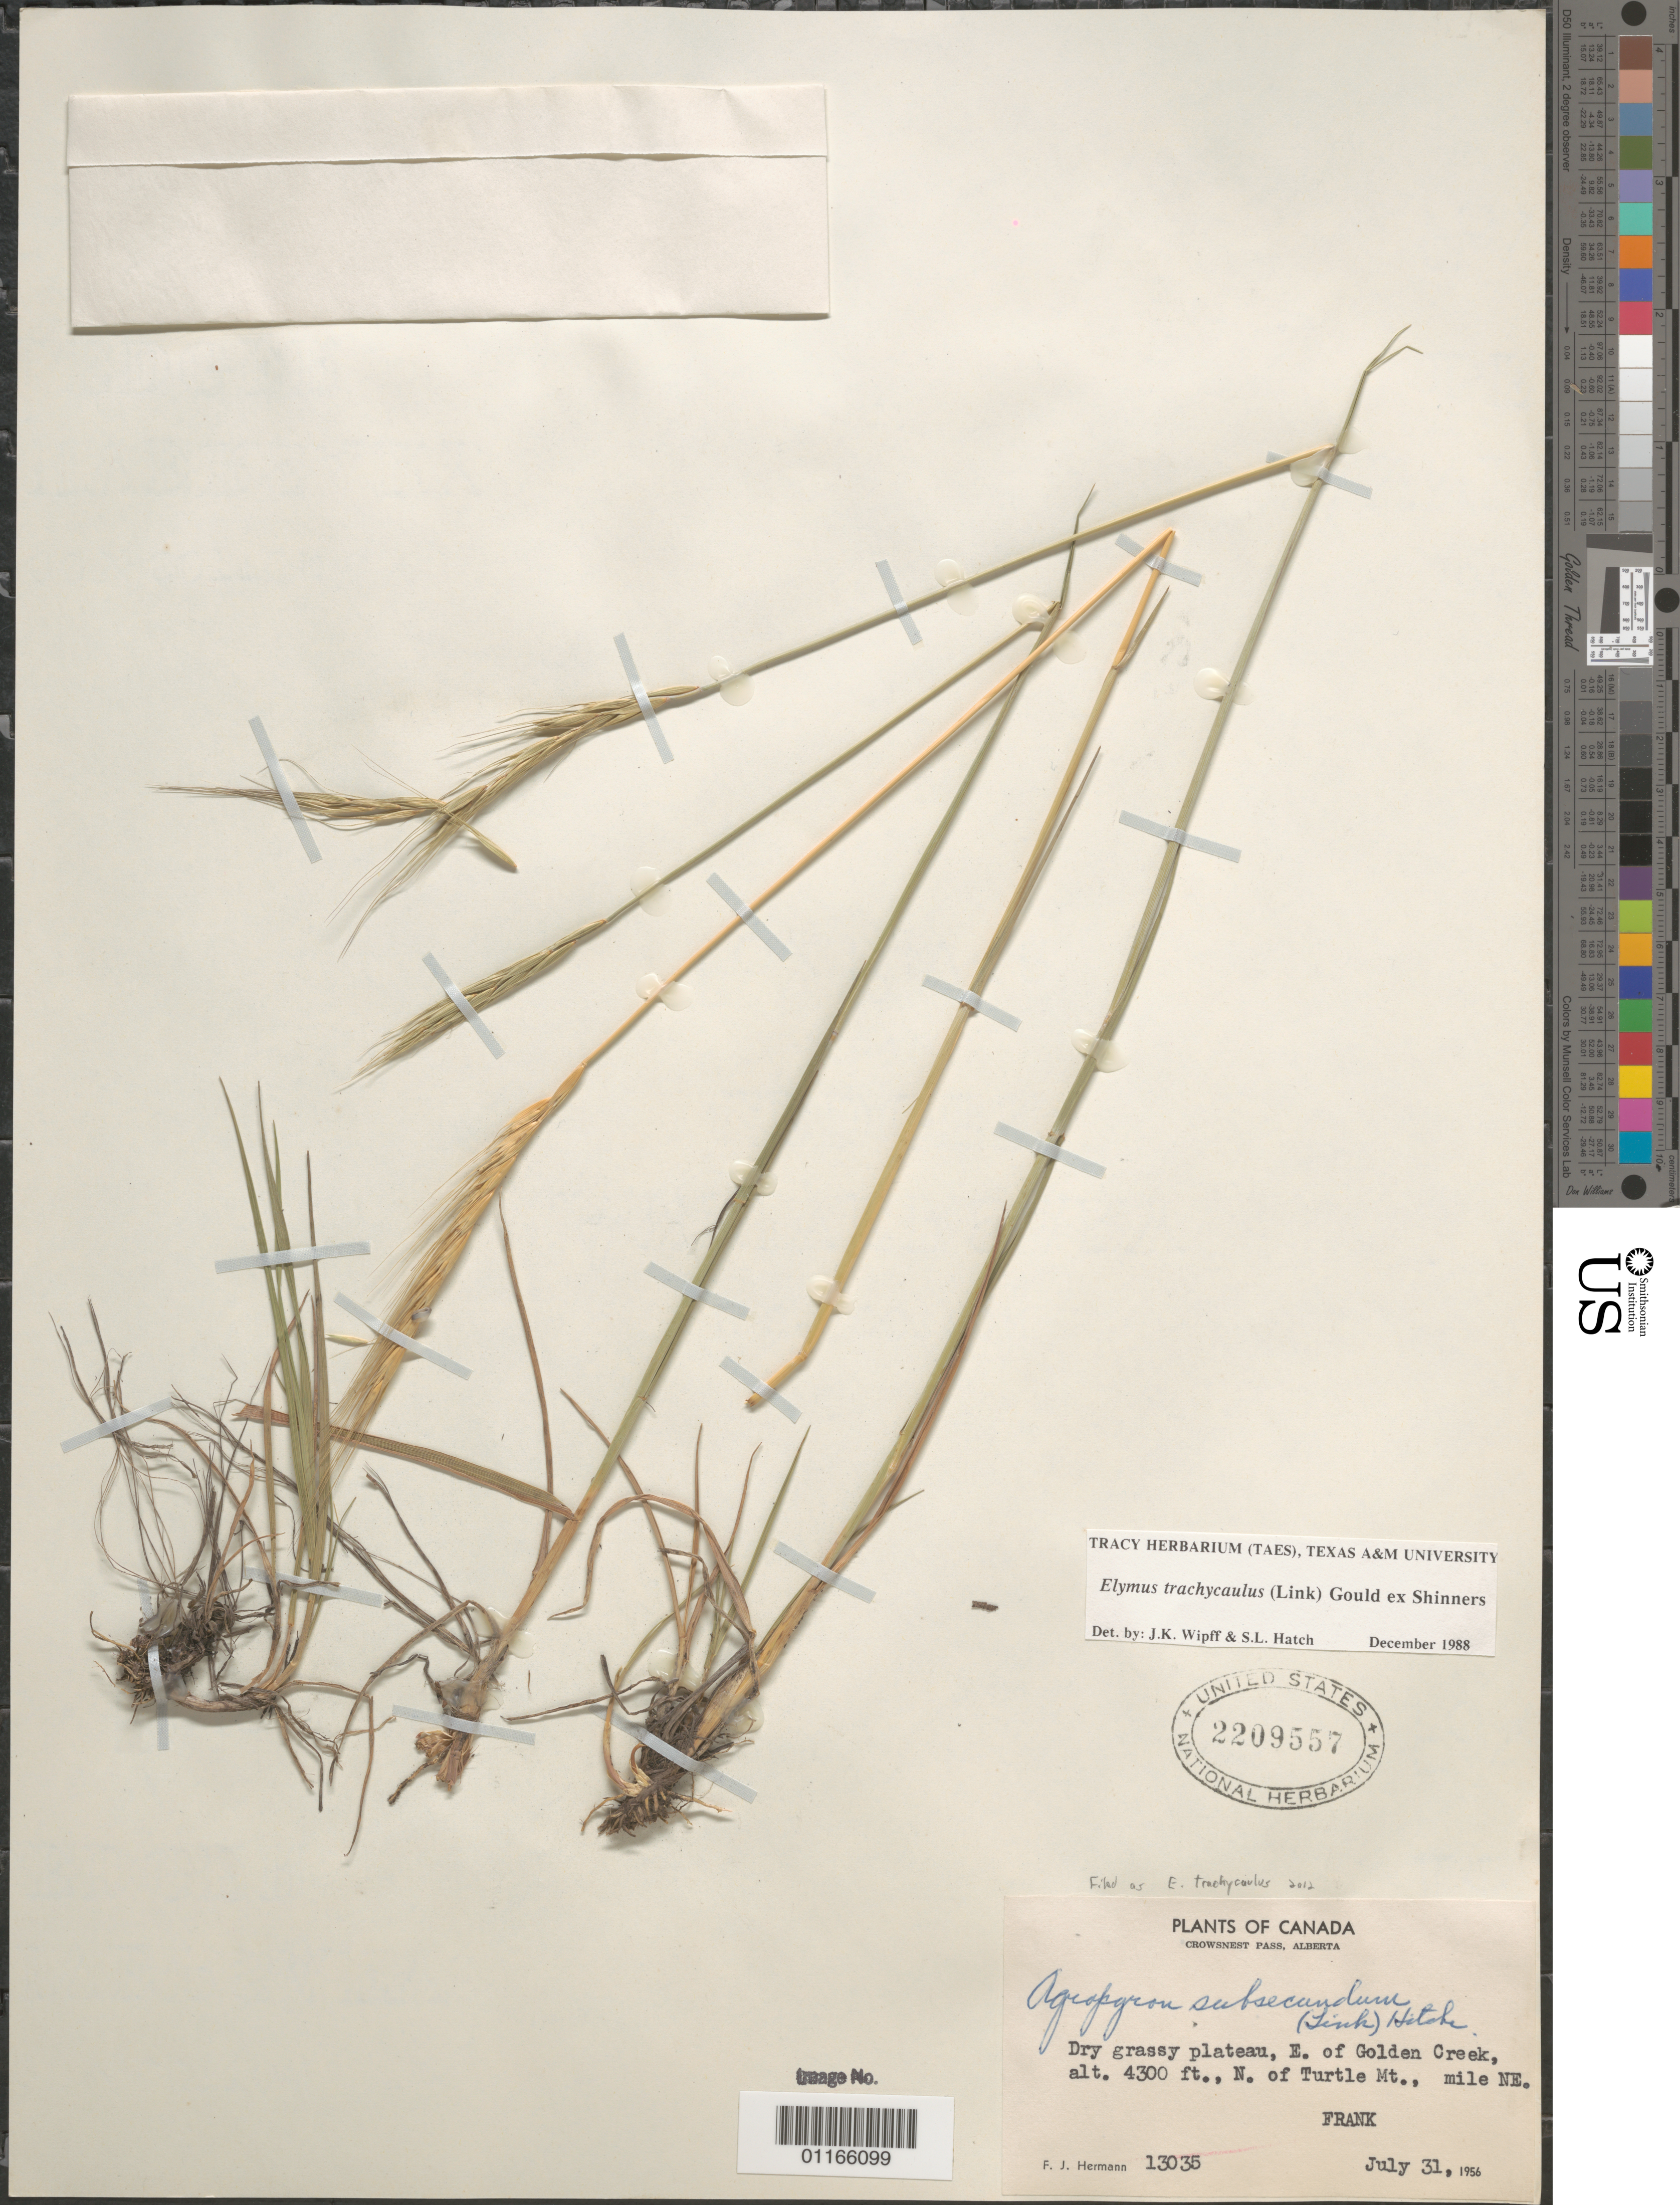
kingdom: Plantae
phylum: Tracheophyta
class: Liliopsida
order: Poales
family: Poaceae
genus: Elymus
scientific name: Elymus trachycaulus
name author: (Link) Gould ex Shinners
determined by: Wipff, J. K.; Hatch, S. L.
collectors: F. J. Hermann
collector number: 13035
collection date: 1956-07-31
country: Canada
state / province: Alberta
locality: Crowsnest Pass. E. of Golden Creek, N. of Turtle Mt., mile NE. Frank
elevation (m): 1311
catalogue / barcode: US 2209557